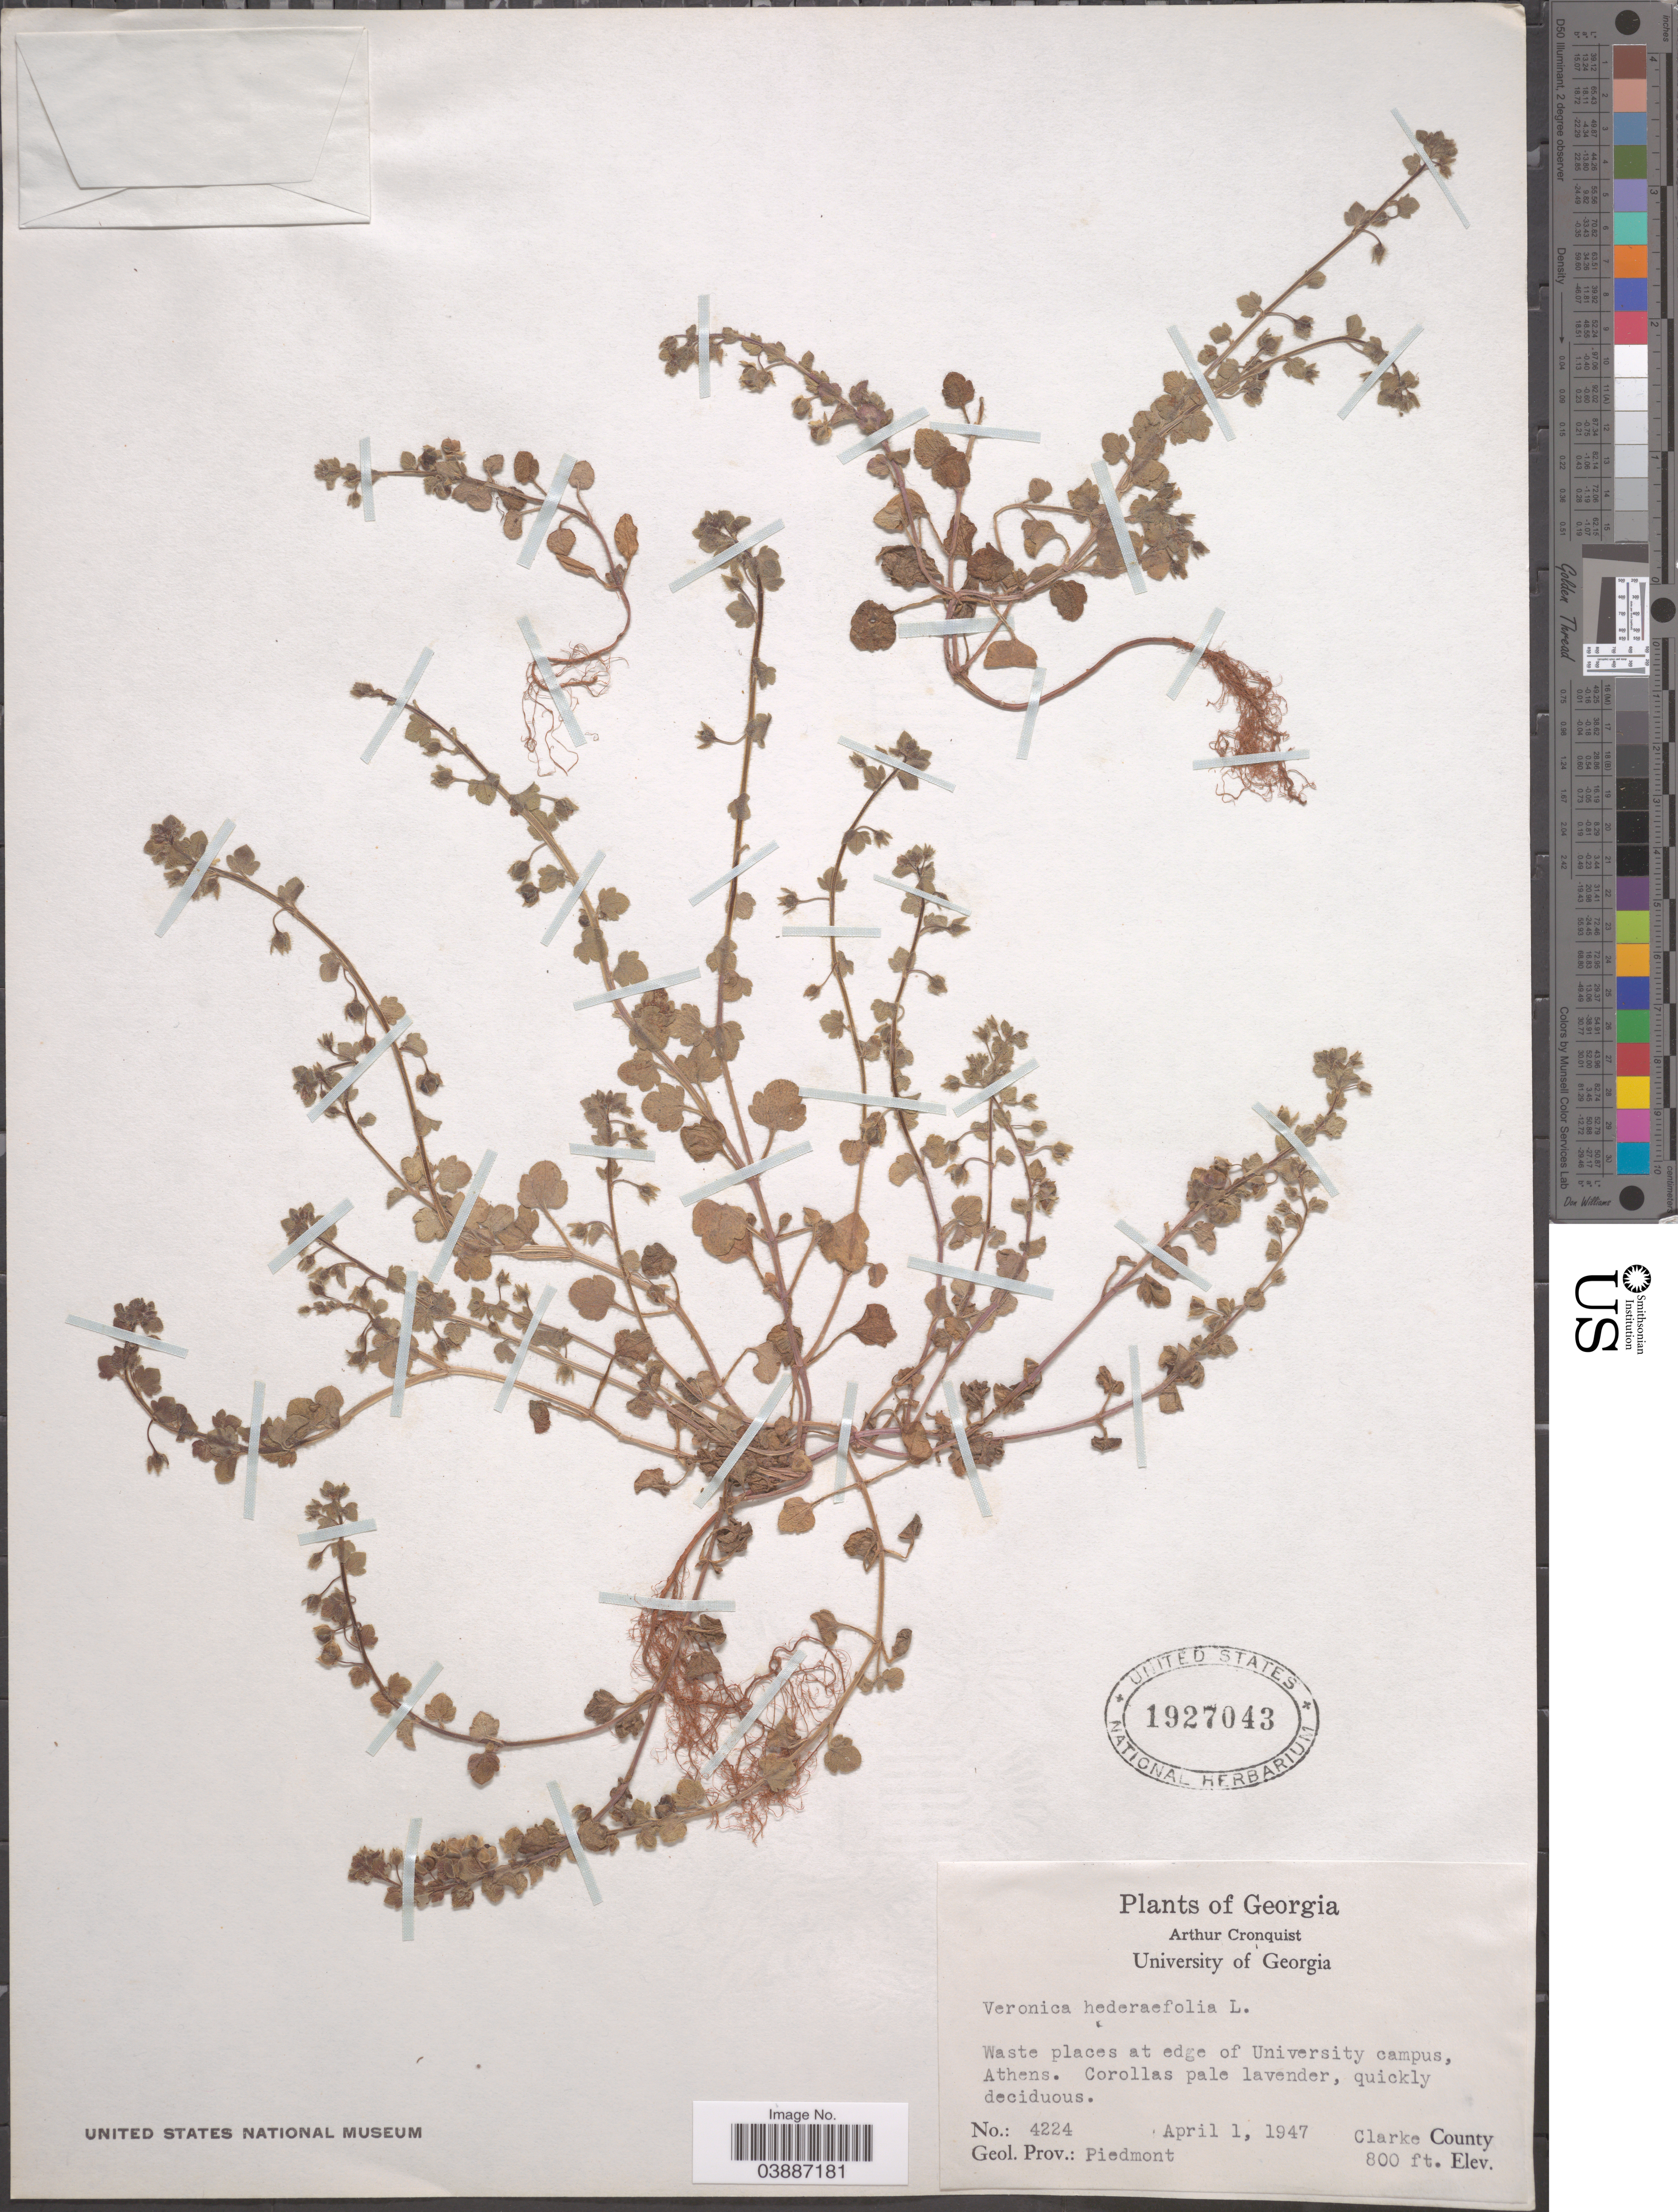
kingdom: Plantae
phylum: Tracheophyta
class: Magnoliopsida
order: Lamiales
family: Plantaginaceae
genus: Veronica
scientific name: Veronica hederifolia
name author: L.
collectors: A. J. Cronquist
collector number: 4224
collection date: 1947-04-01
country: United States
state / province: Georgia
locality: At edge of University campus, Athens. Geol. Prov.: Piedmont. Clarke County.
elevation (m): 244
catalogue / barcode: US 1927043